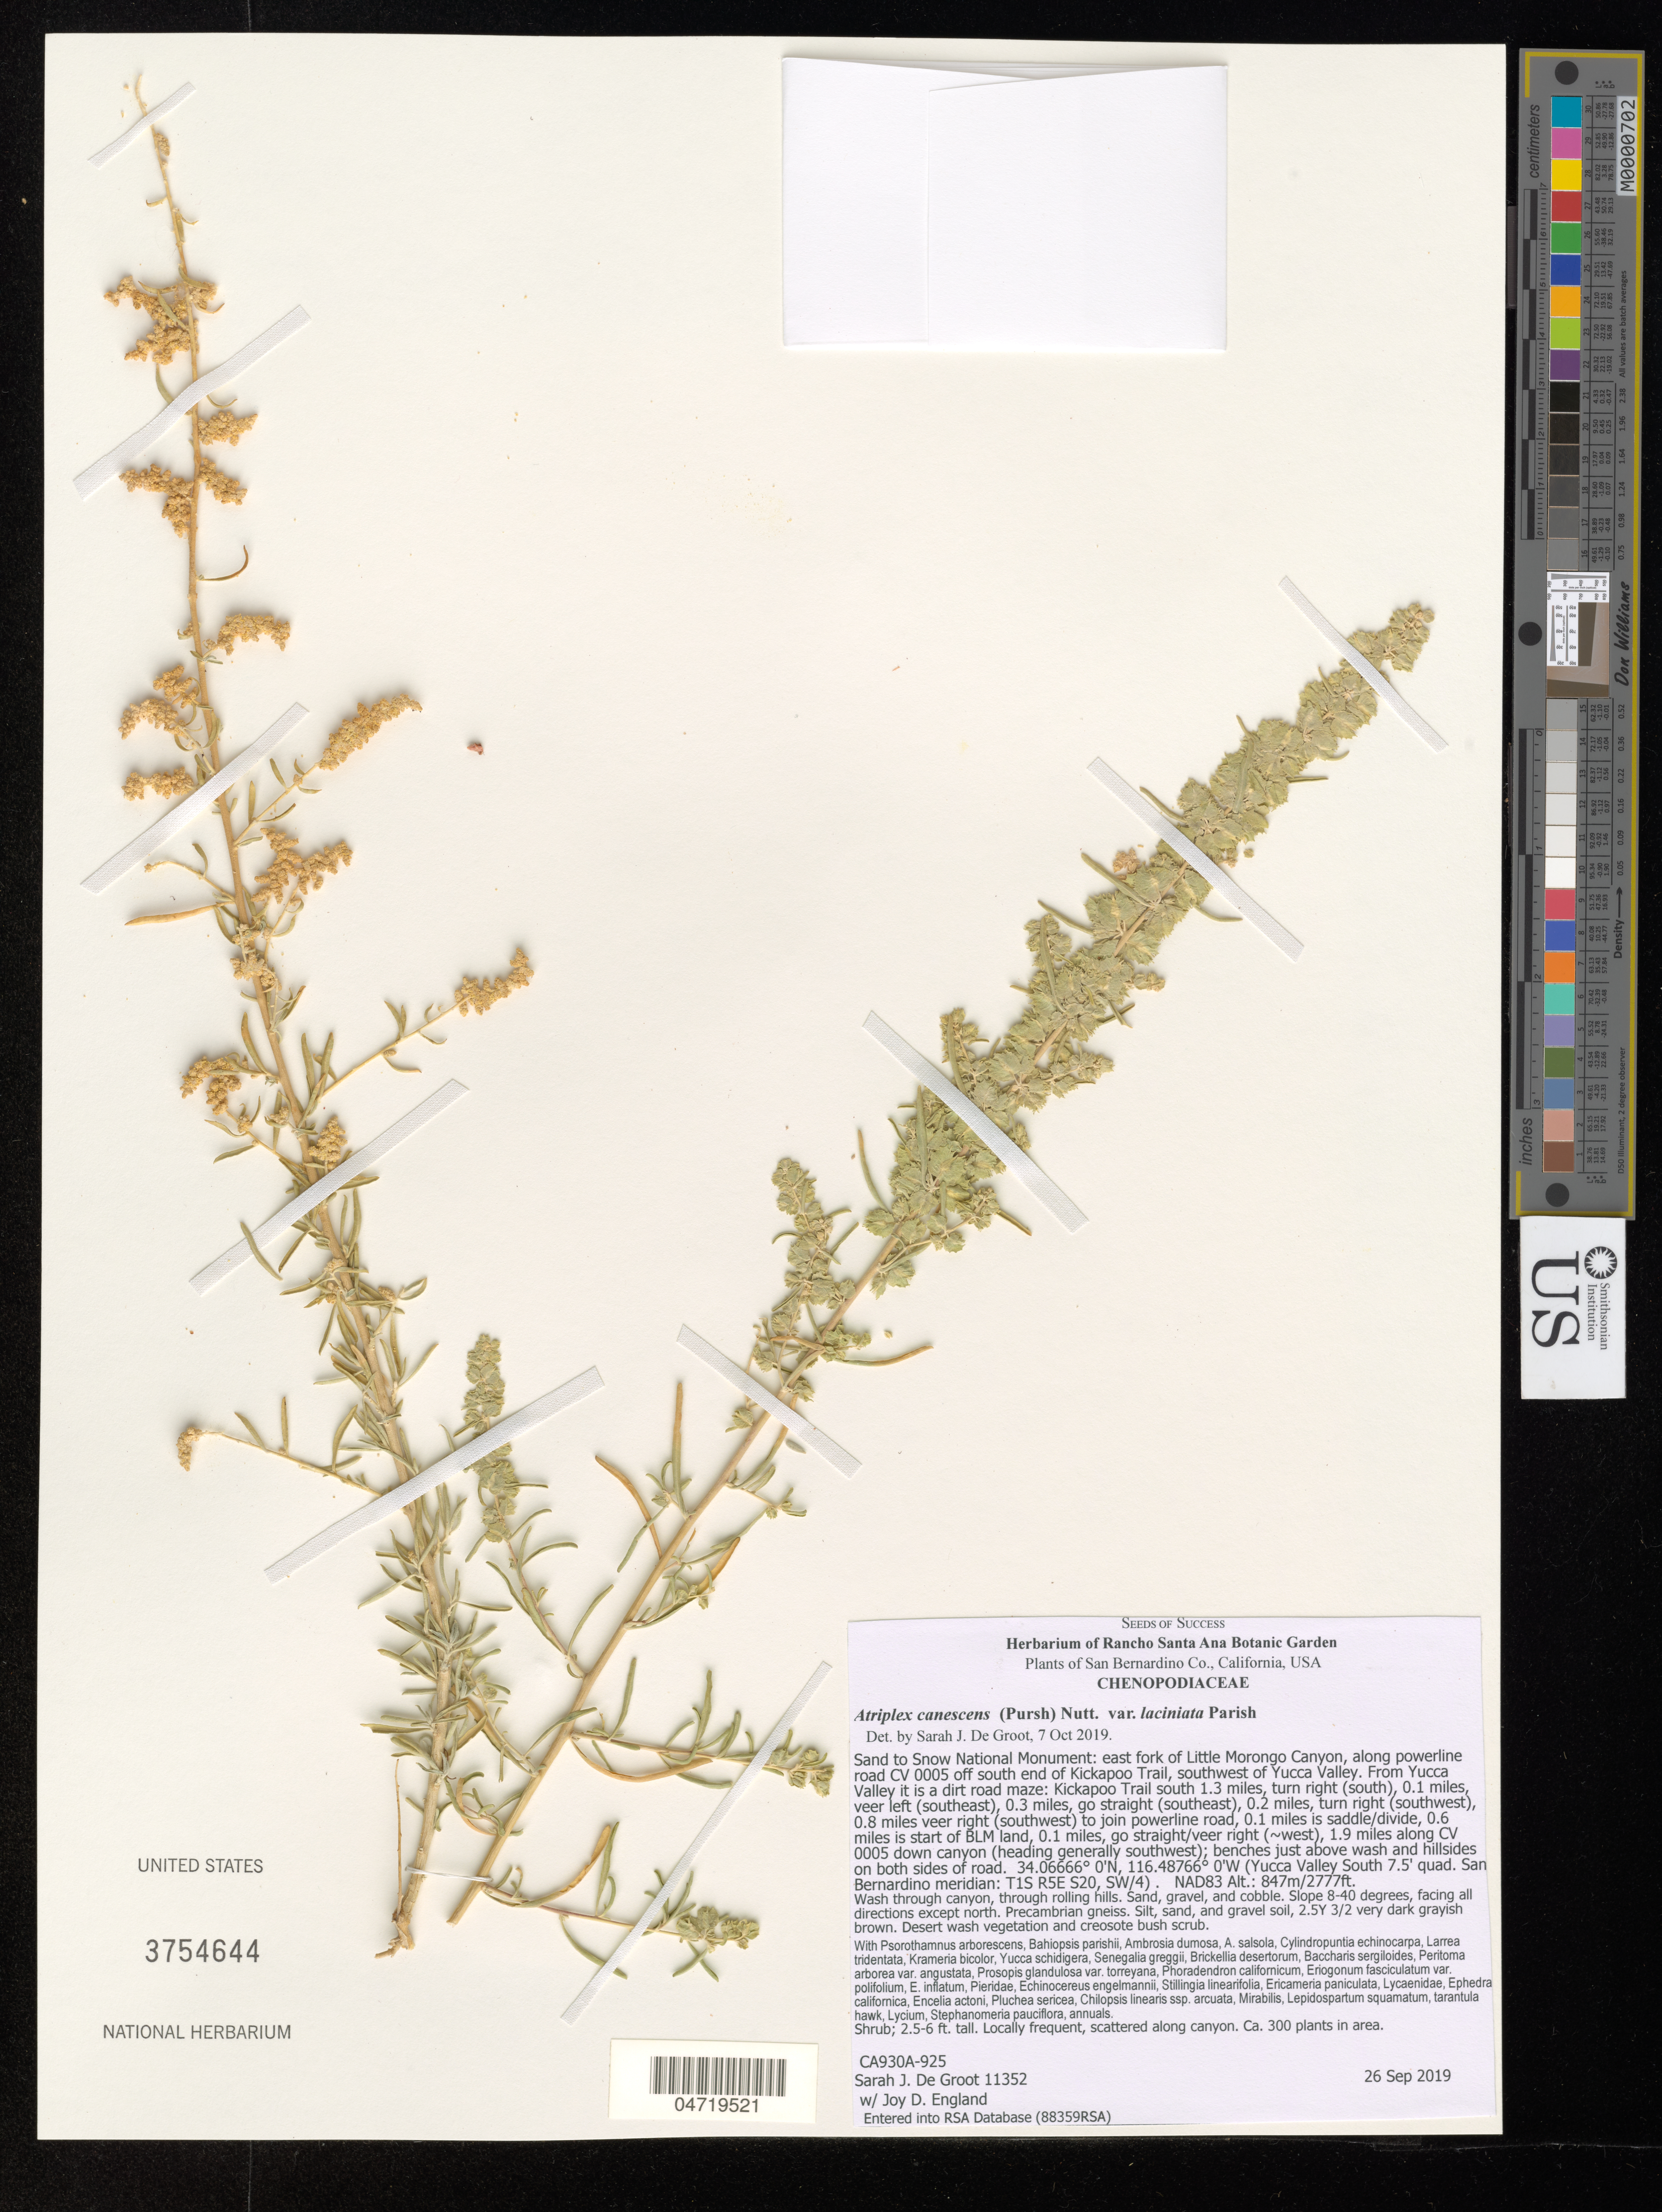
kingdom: Plantae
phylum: Tracheophyta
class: Magnoliopsida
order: Caryophyllales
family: Amaranthaceae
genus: Atriplex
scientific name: Atriplex canescens var. laciniata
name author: Parish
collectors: S. De Groot & J. England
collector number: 11352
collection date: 2019-09-26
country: United States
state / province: California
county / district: San Bernardino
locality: San Bernardino Co. Sand to Snow National Monument: east fork of Little Morongo Canyon, along powerline road CV 0005 off south end of Kickapoo Trail, southwest of Yucca Valley. From Yucca Valley it is a dirt road maze: Kickapoo Trail south 1.3 miles, turn right (south), 0.1 miles, veer left (southeast), 0.3 miles, go straight (southeast), 0.2 miles, turn right (southwest), 0.8 miles veer right (southwest) to join powerline road, 0.1 miles is saddle/divide, 0.6 miles is start of BLM land, 0.1 miles, go straight/veer right (~west), 0.1 miles along CV 0005 down canyon (heading generally southwest), wash and hills on both sides of road. (Yucca Valley South 7.5' quad. San Bernardino meridian: T1S R5E S21, NE/4). NAD83.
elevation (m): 847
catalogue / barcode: US 3754644